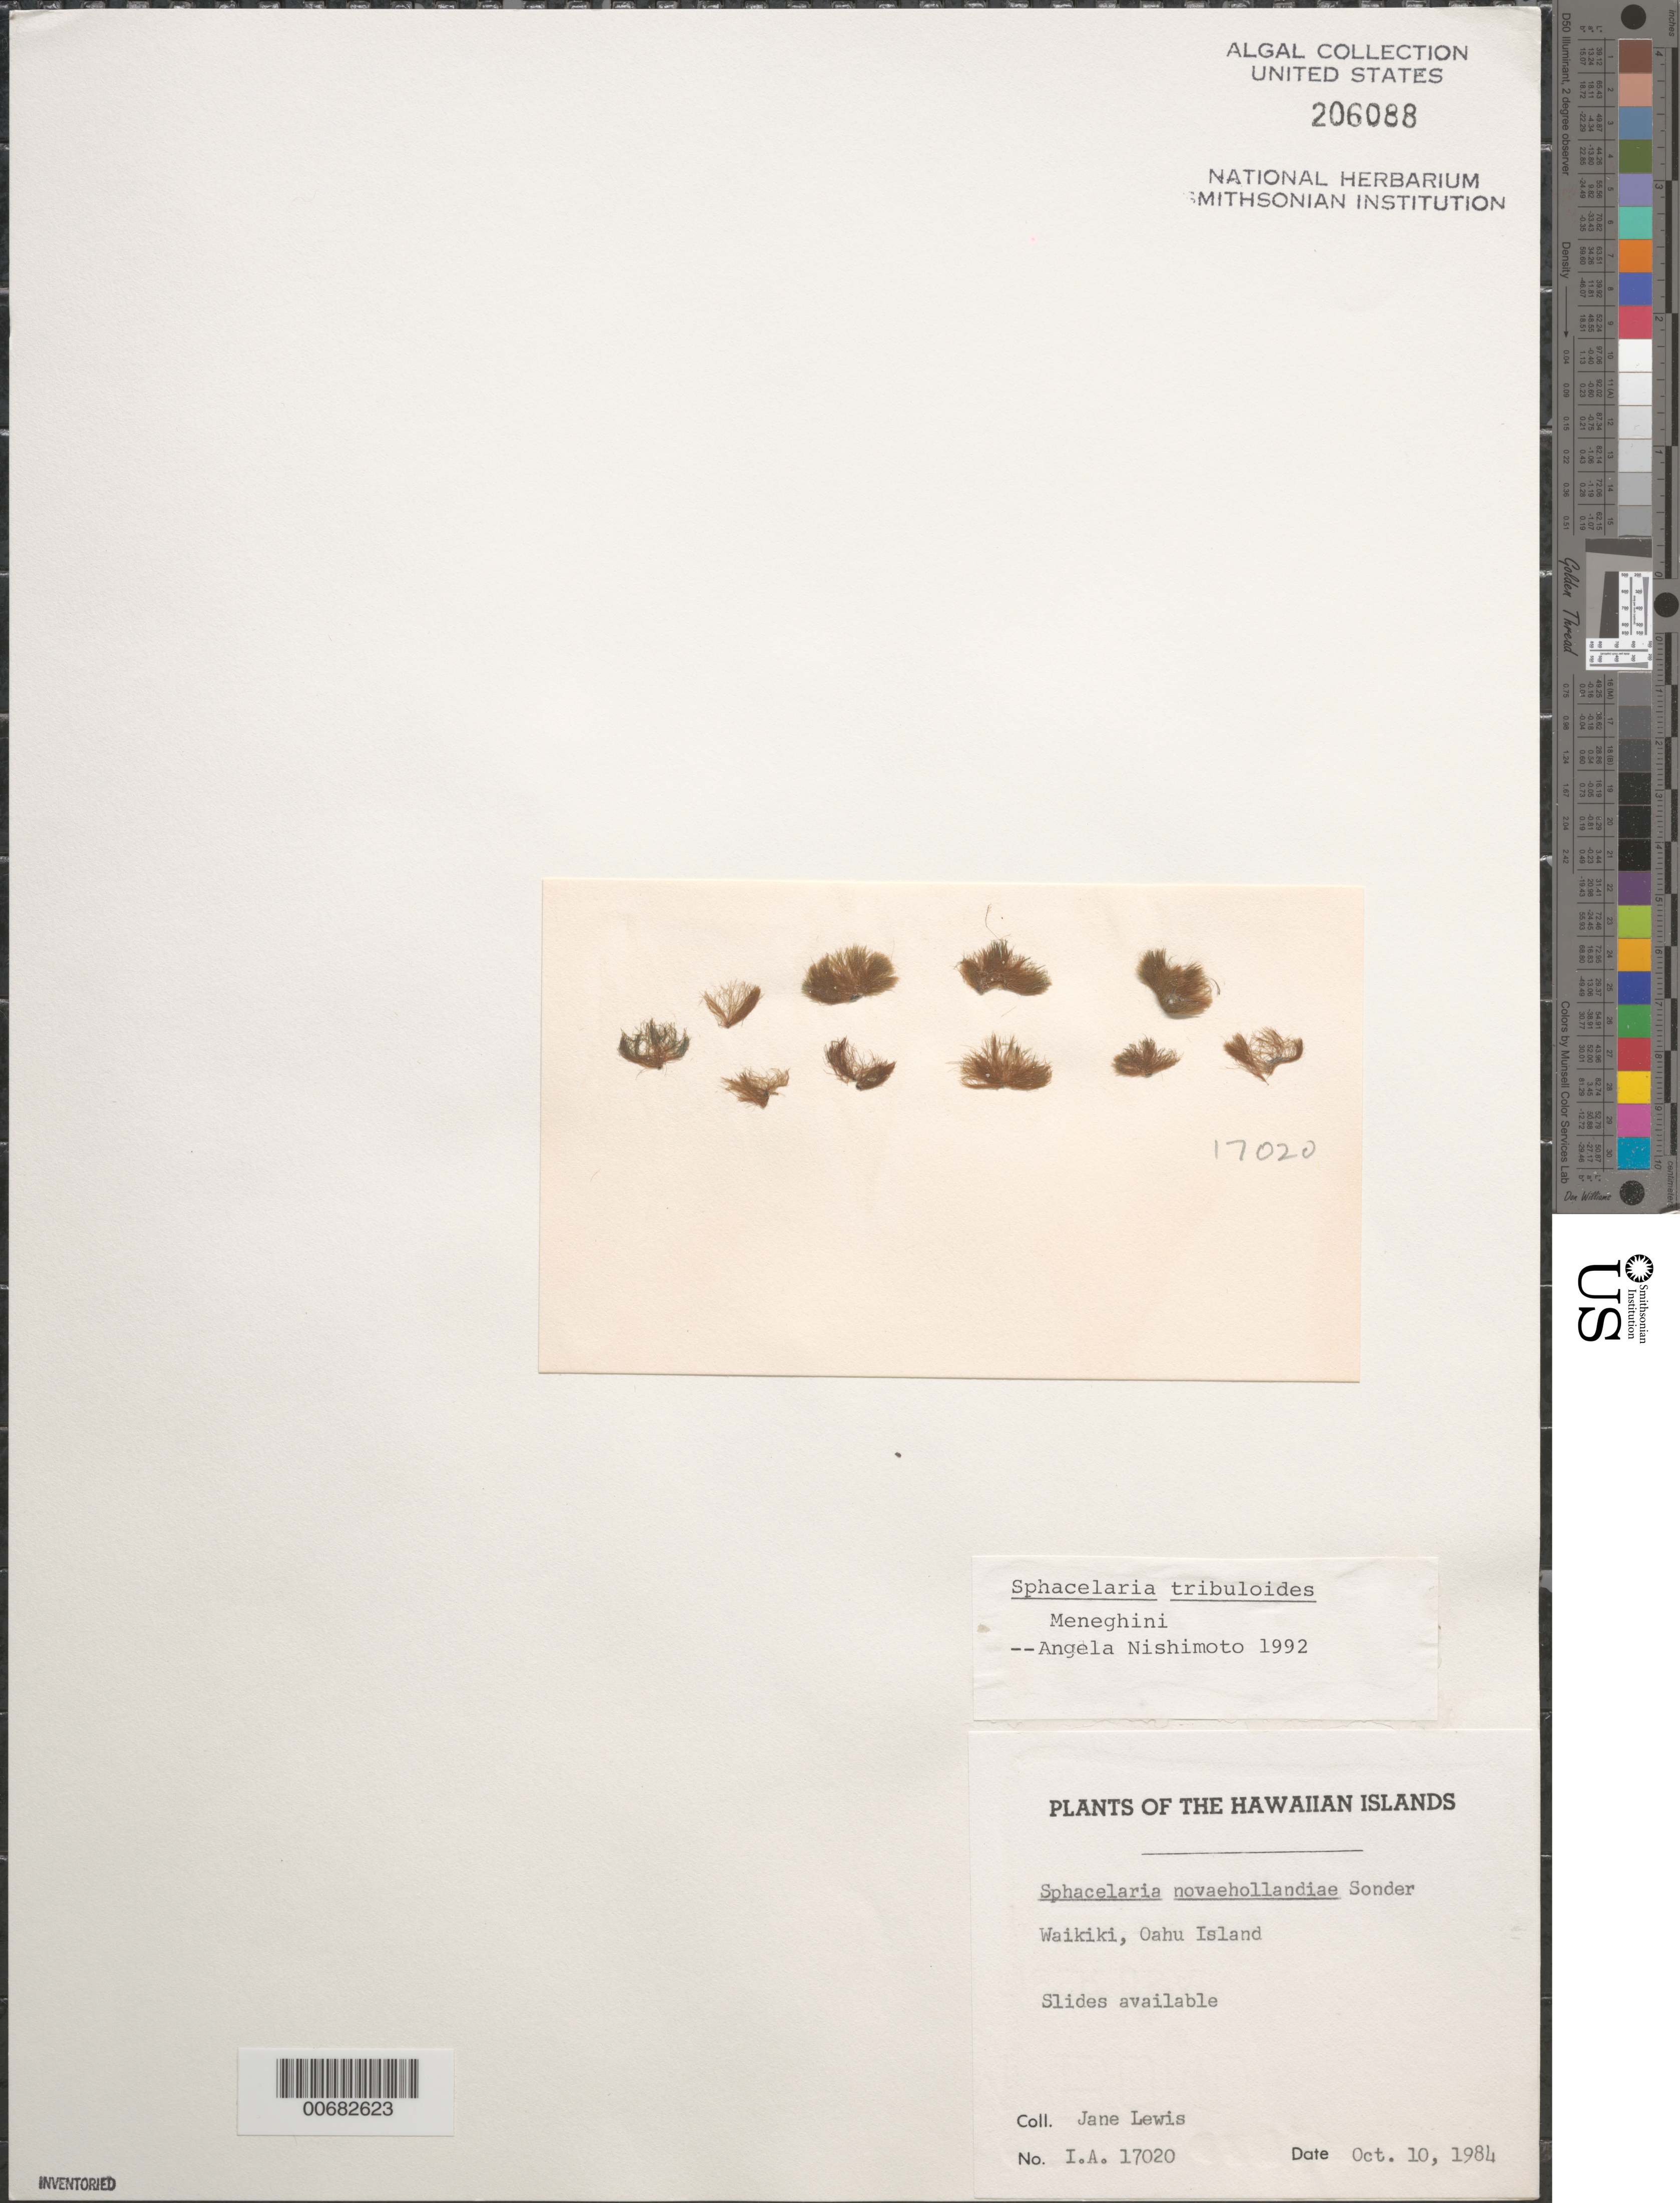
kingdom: Chromista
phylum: Ochrophyta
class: Phaeophyceae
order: Sphacelariales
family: Sphacelariaceae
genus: Sphacelaria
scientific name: Sphacelaria tribuloides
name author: Menegh.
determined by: Nishimoto, Angela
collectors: J. Lewis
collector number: IAA 17020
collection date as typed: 10 Oct 1984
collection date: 1984-10-10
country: United States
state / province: Hawaii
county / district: Honolulu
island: Oahu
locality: Waikiki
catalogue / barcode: US 206088